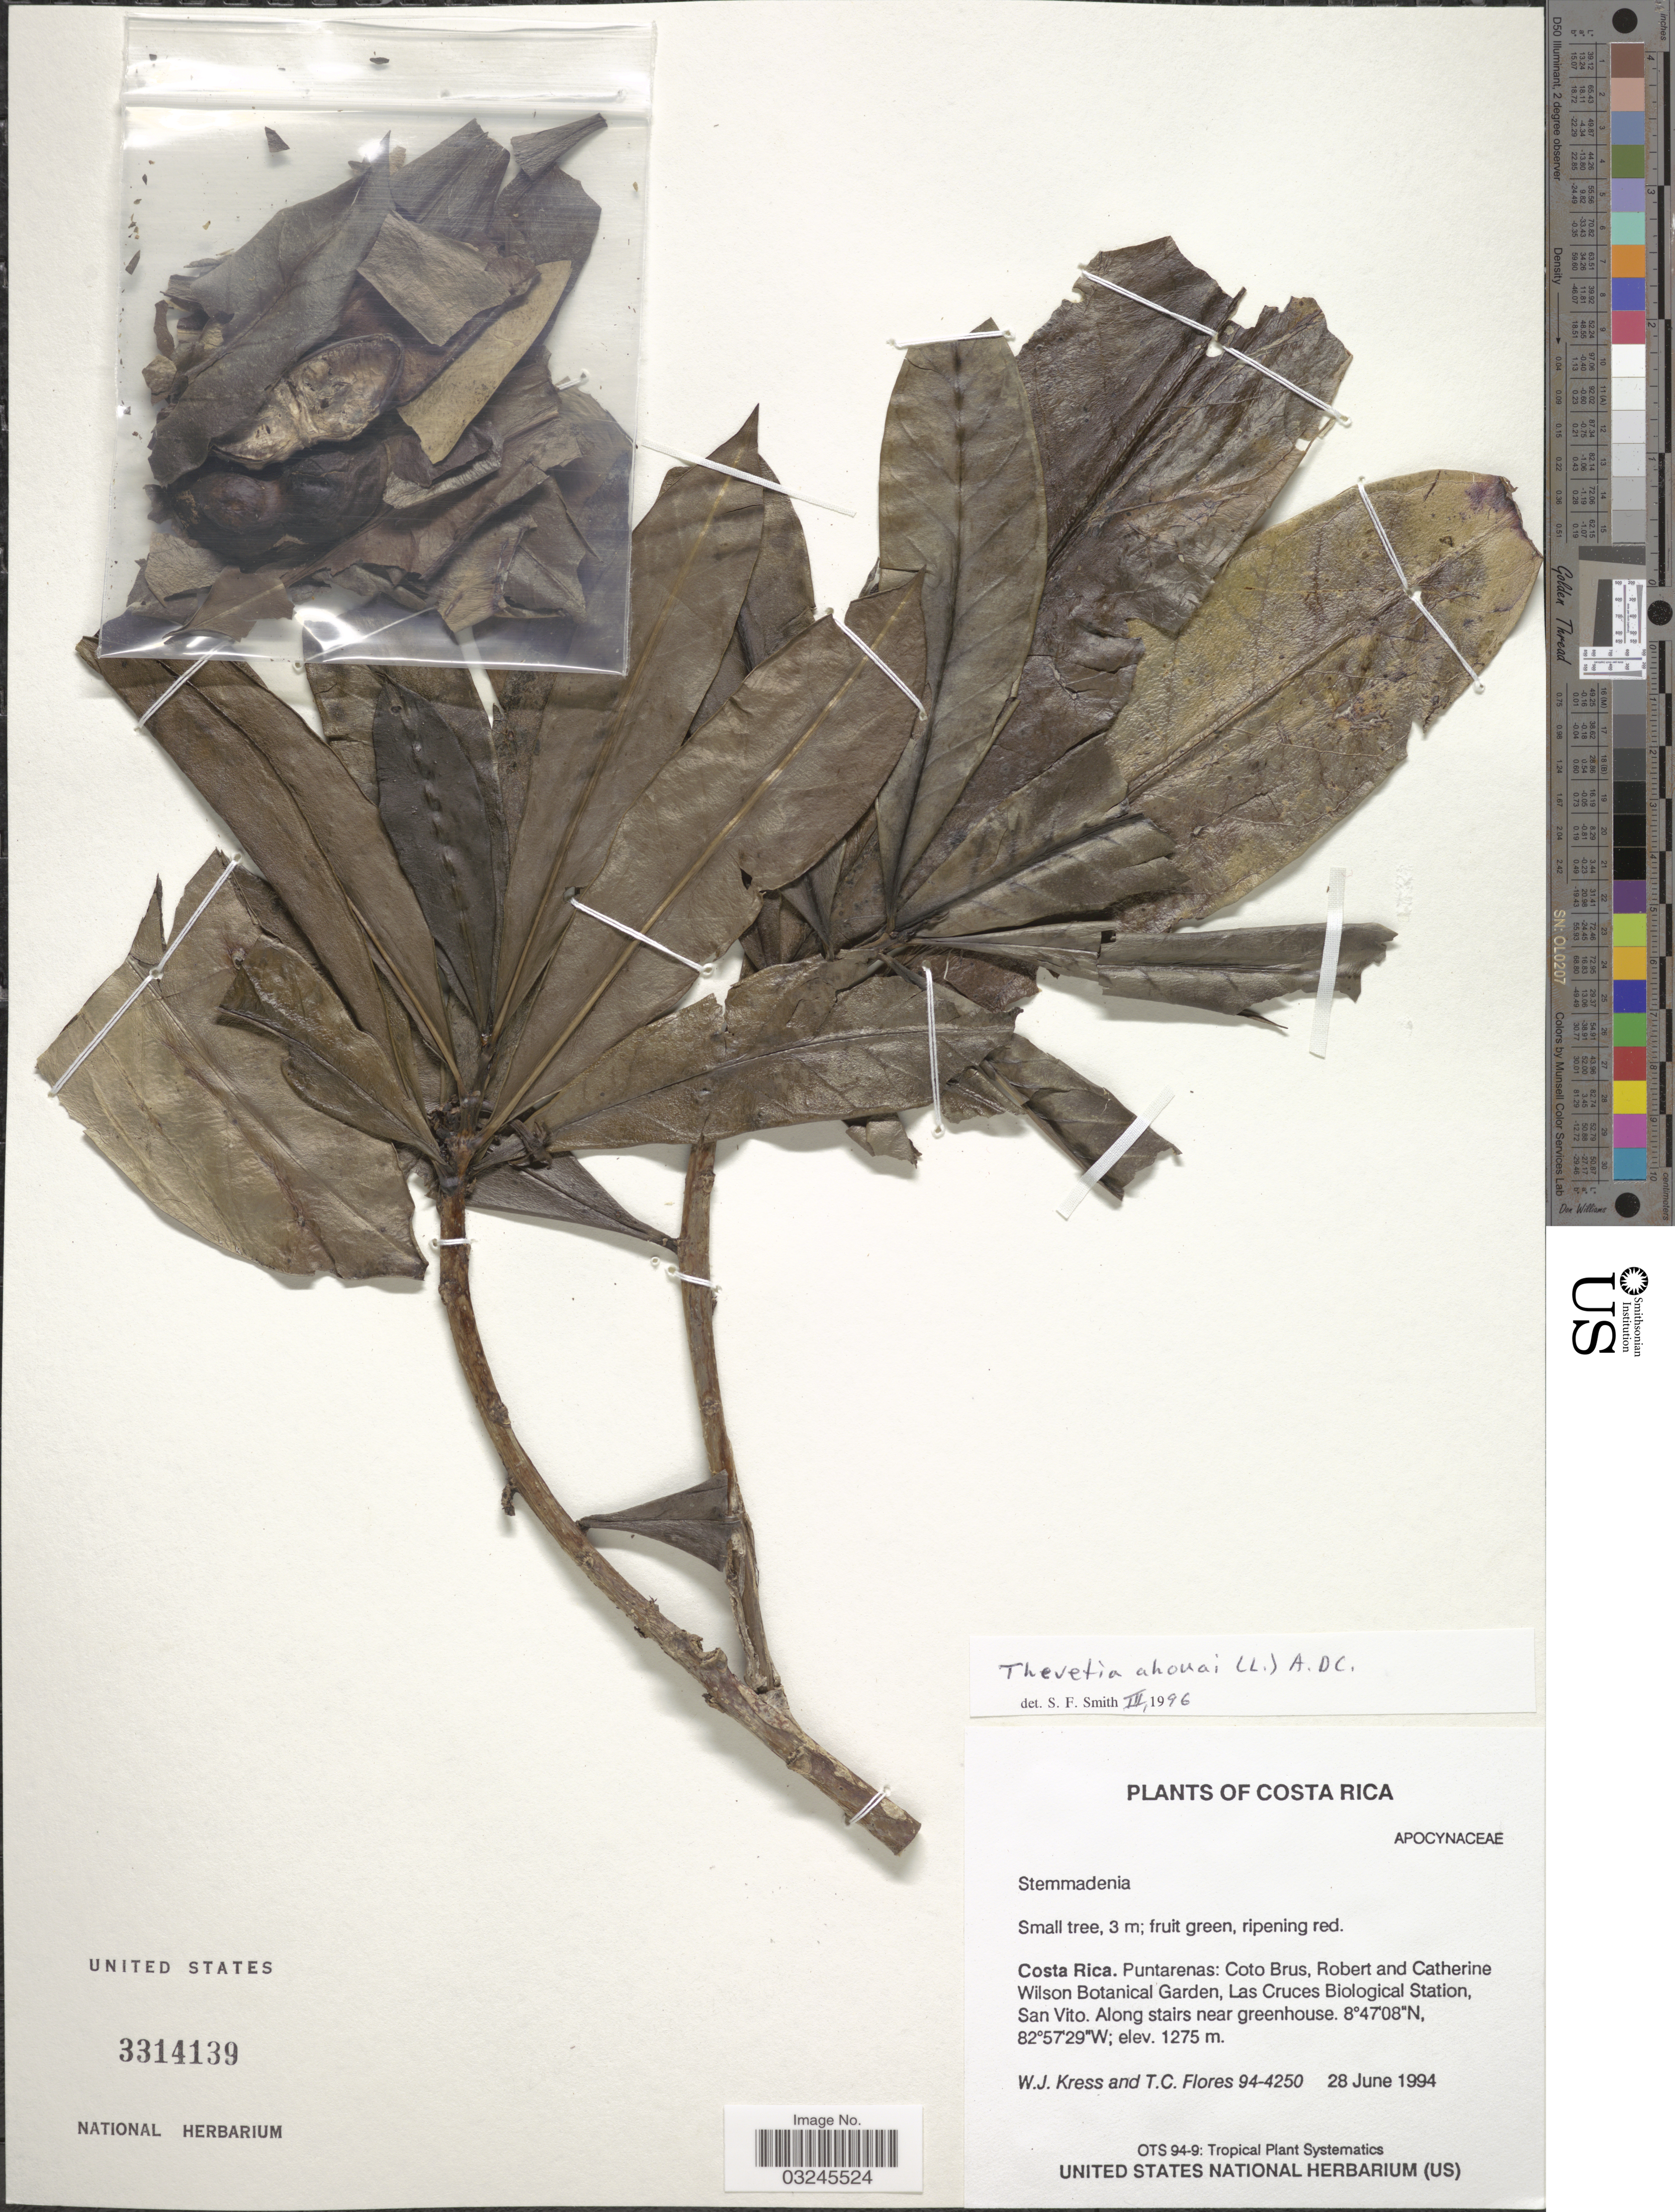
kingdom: Plantae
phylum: Tracheophyta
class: Magnoliopsida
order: Gentianales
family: Apocynaceae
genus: Thevetia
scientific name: Thevetia ahouai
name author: (L.) A. DC.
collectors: W. J. Kress & T. C. Flores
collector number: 94-4250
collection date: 1994-06-28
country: Costa Rica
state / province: Puntarenas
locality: Coto Brus, Robert and Catherine Wilson Botanical Garden, Las Cruces Biological Station, San Vito. Along stairs near greenhouse.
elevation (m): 1275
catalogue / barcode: US 3314139